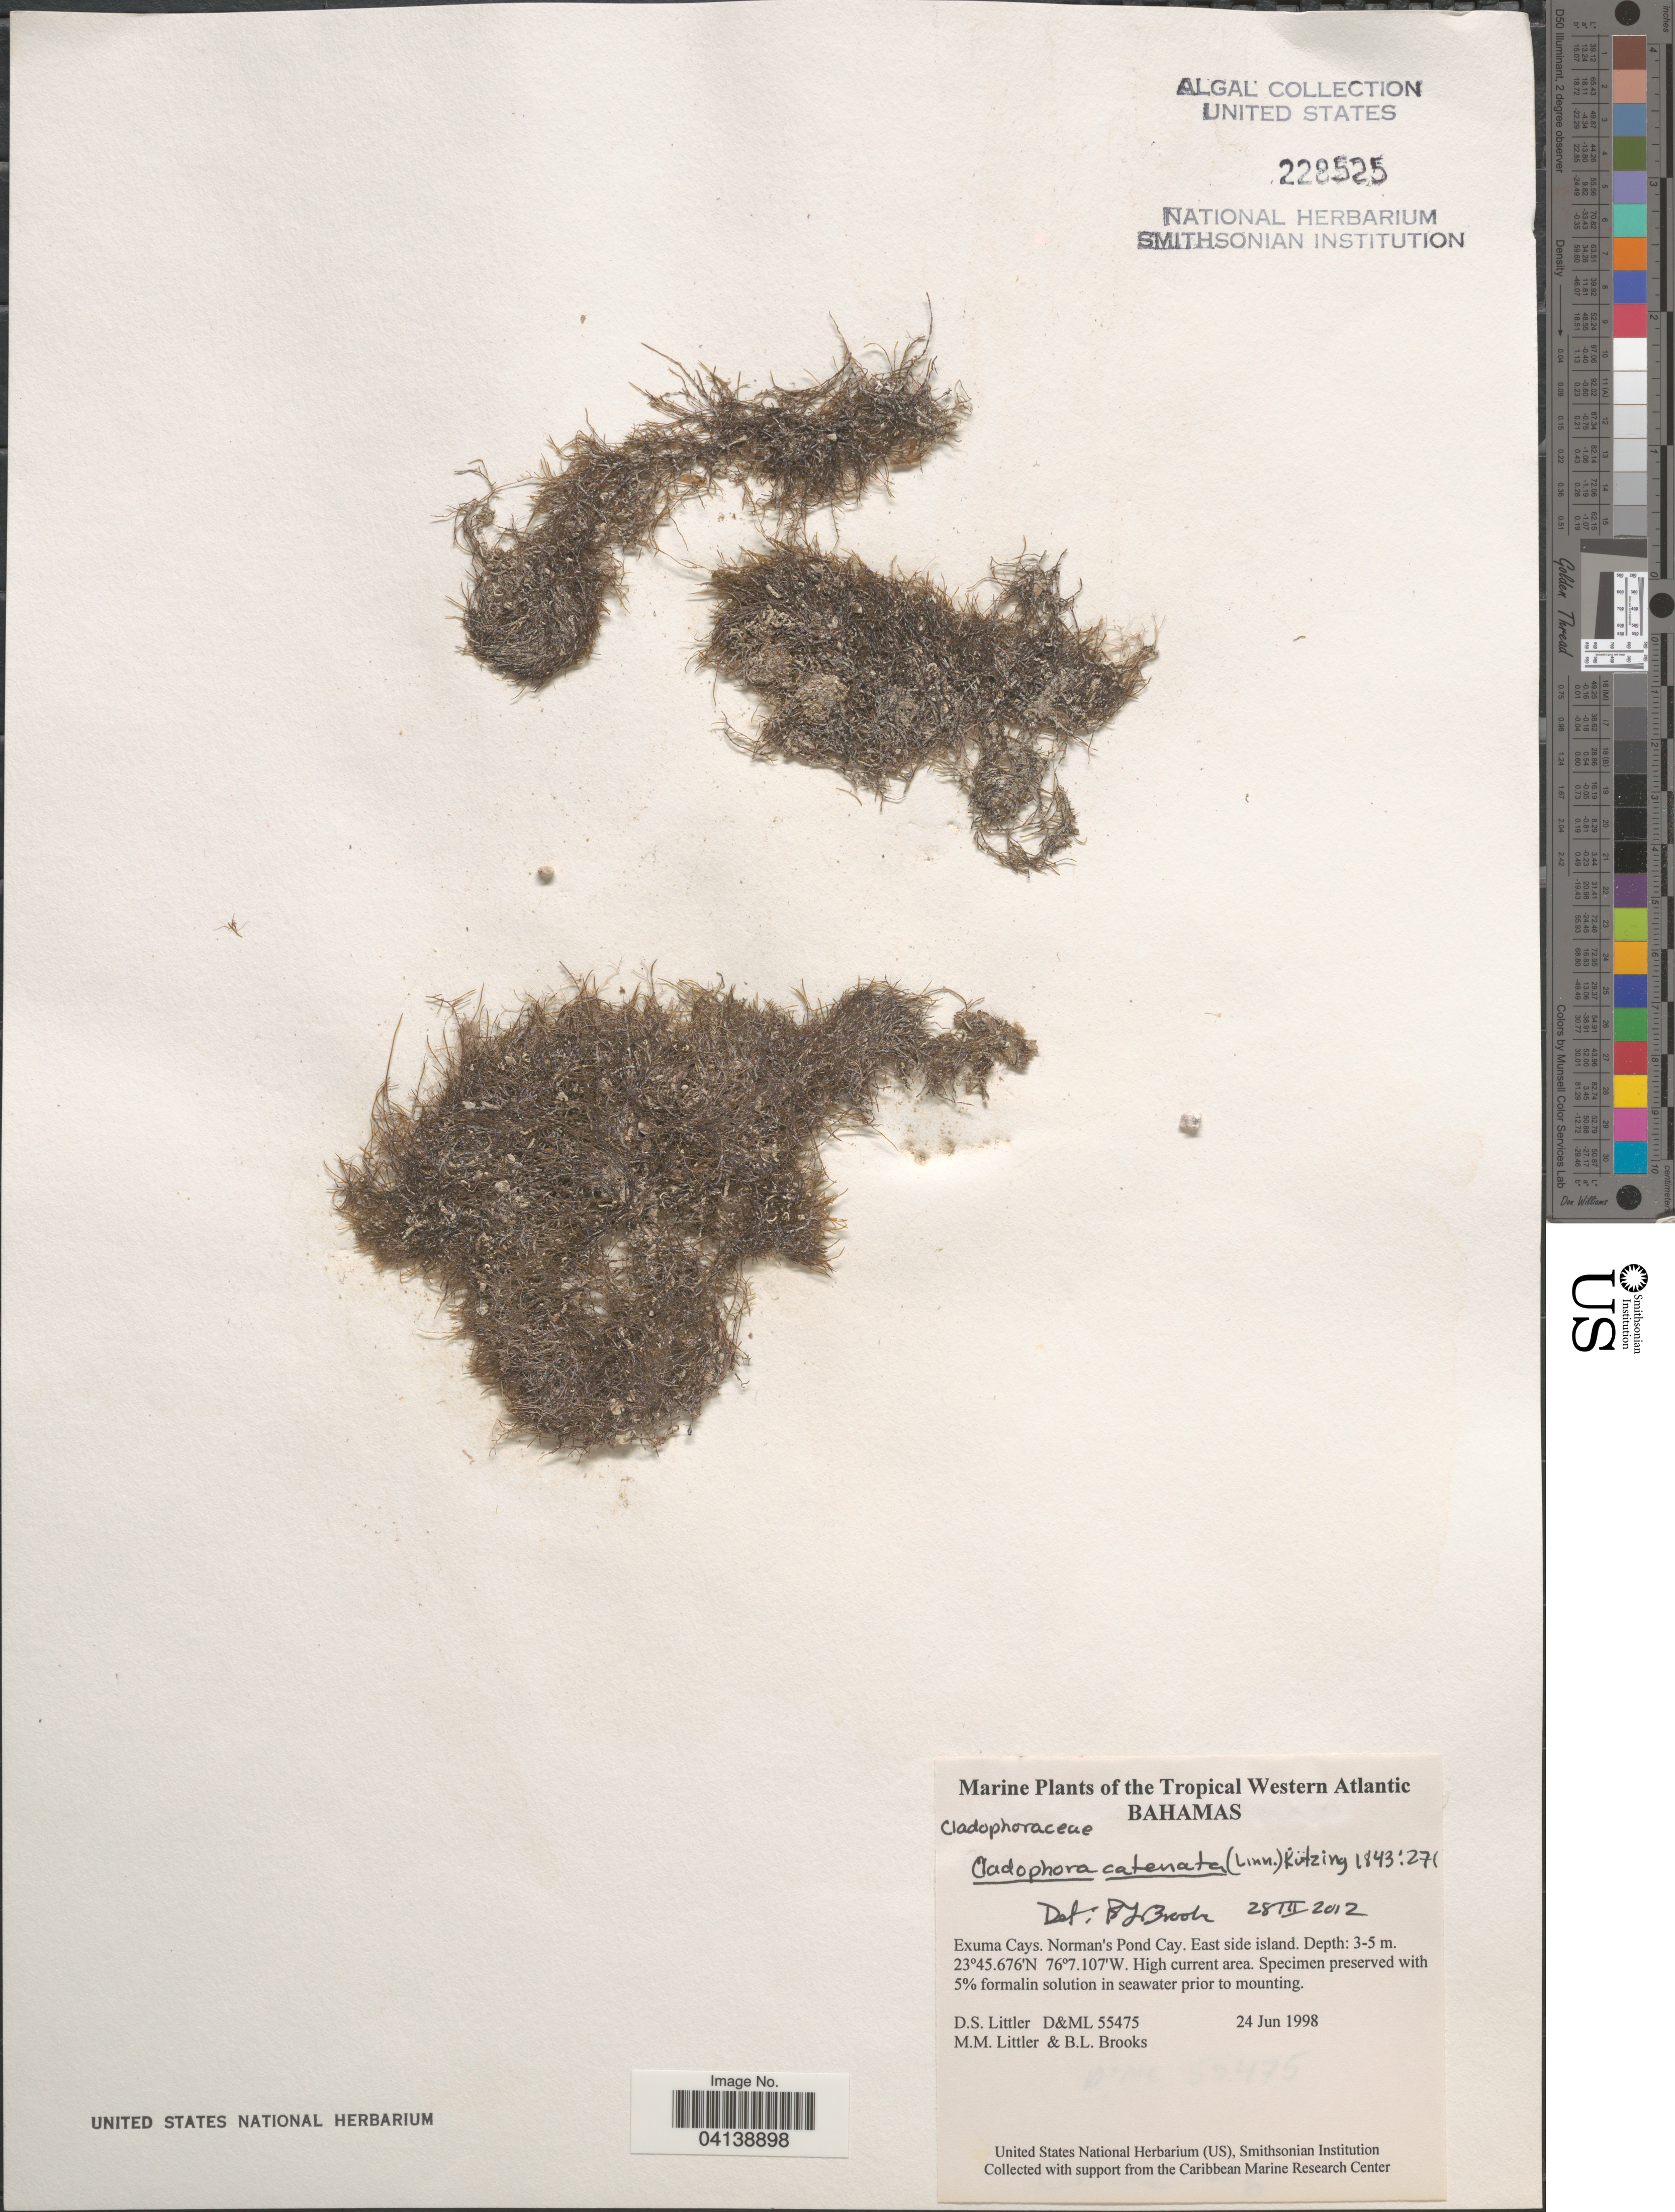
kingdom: Plantae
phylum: Chlorophyta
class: Ulvophyceae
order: Cladophorales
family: Cladophoraceae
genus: Cladophora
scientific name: Cladophora catenata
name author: (L.) Kütz.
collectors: D. S. Littler & B. Brooks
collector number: D&ML55475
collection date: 1998-06-24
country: Bahamas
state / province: Exuma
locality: The Tropical Western Atlantic. Exuma Cays. Norman's Pond Cay. East side island.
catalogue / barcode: US 228525